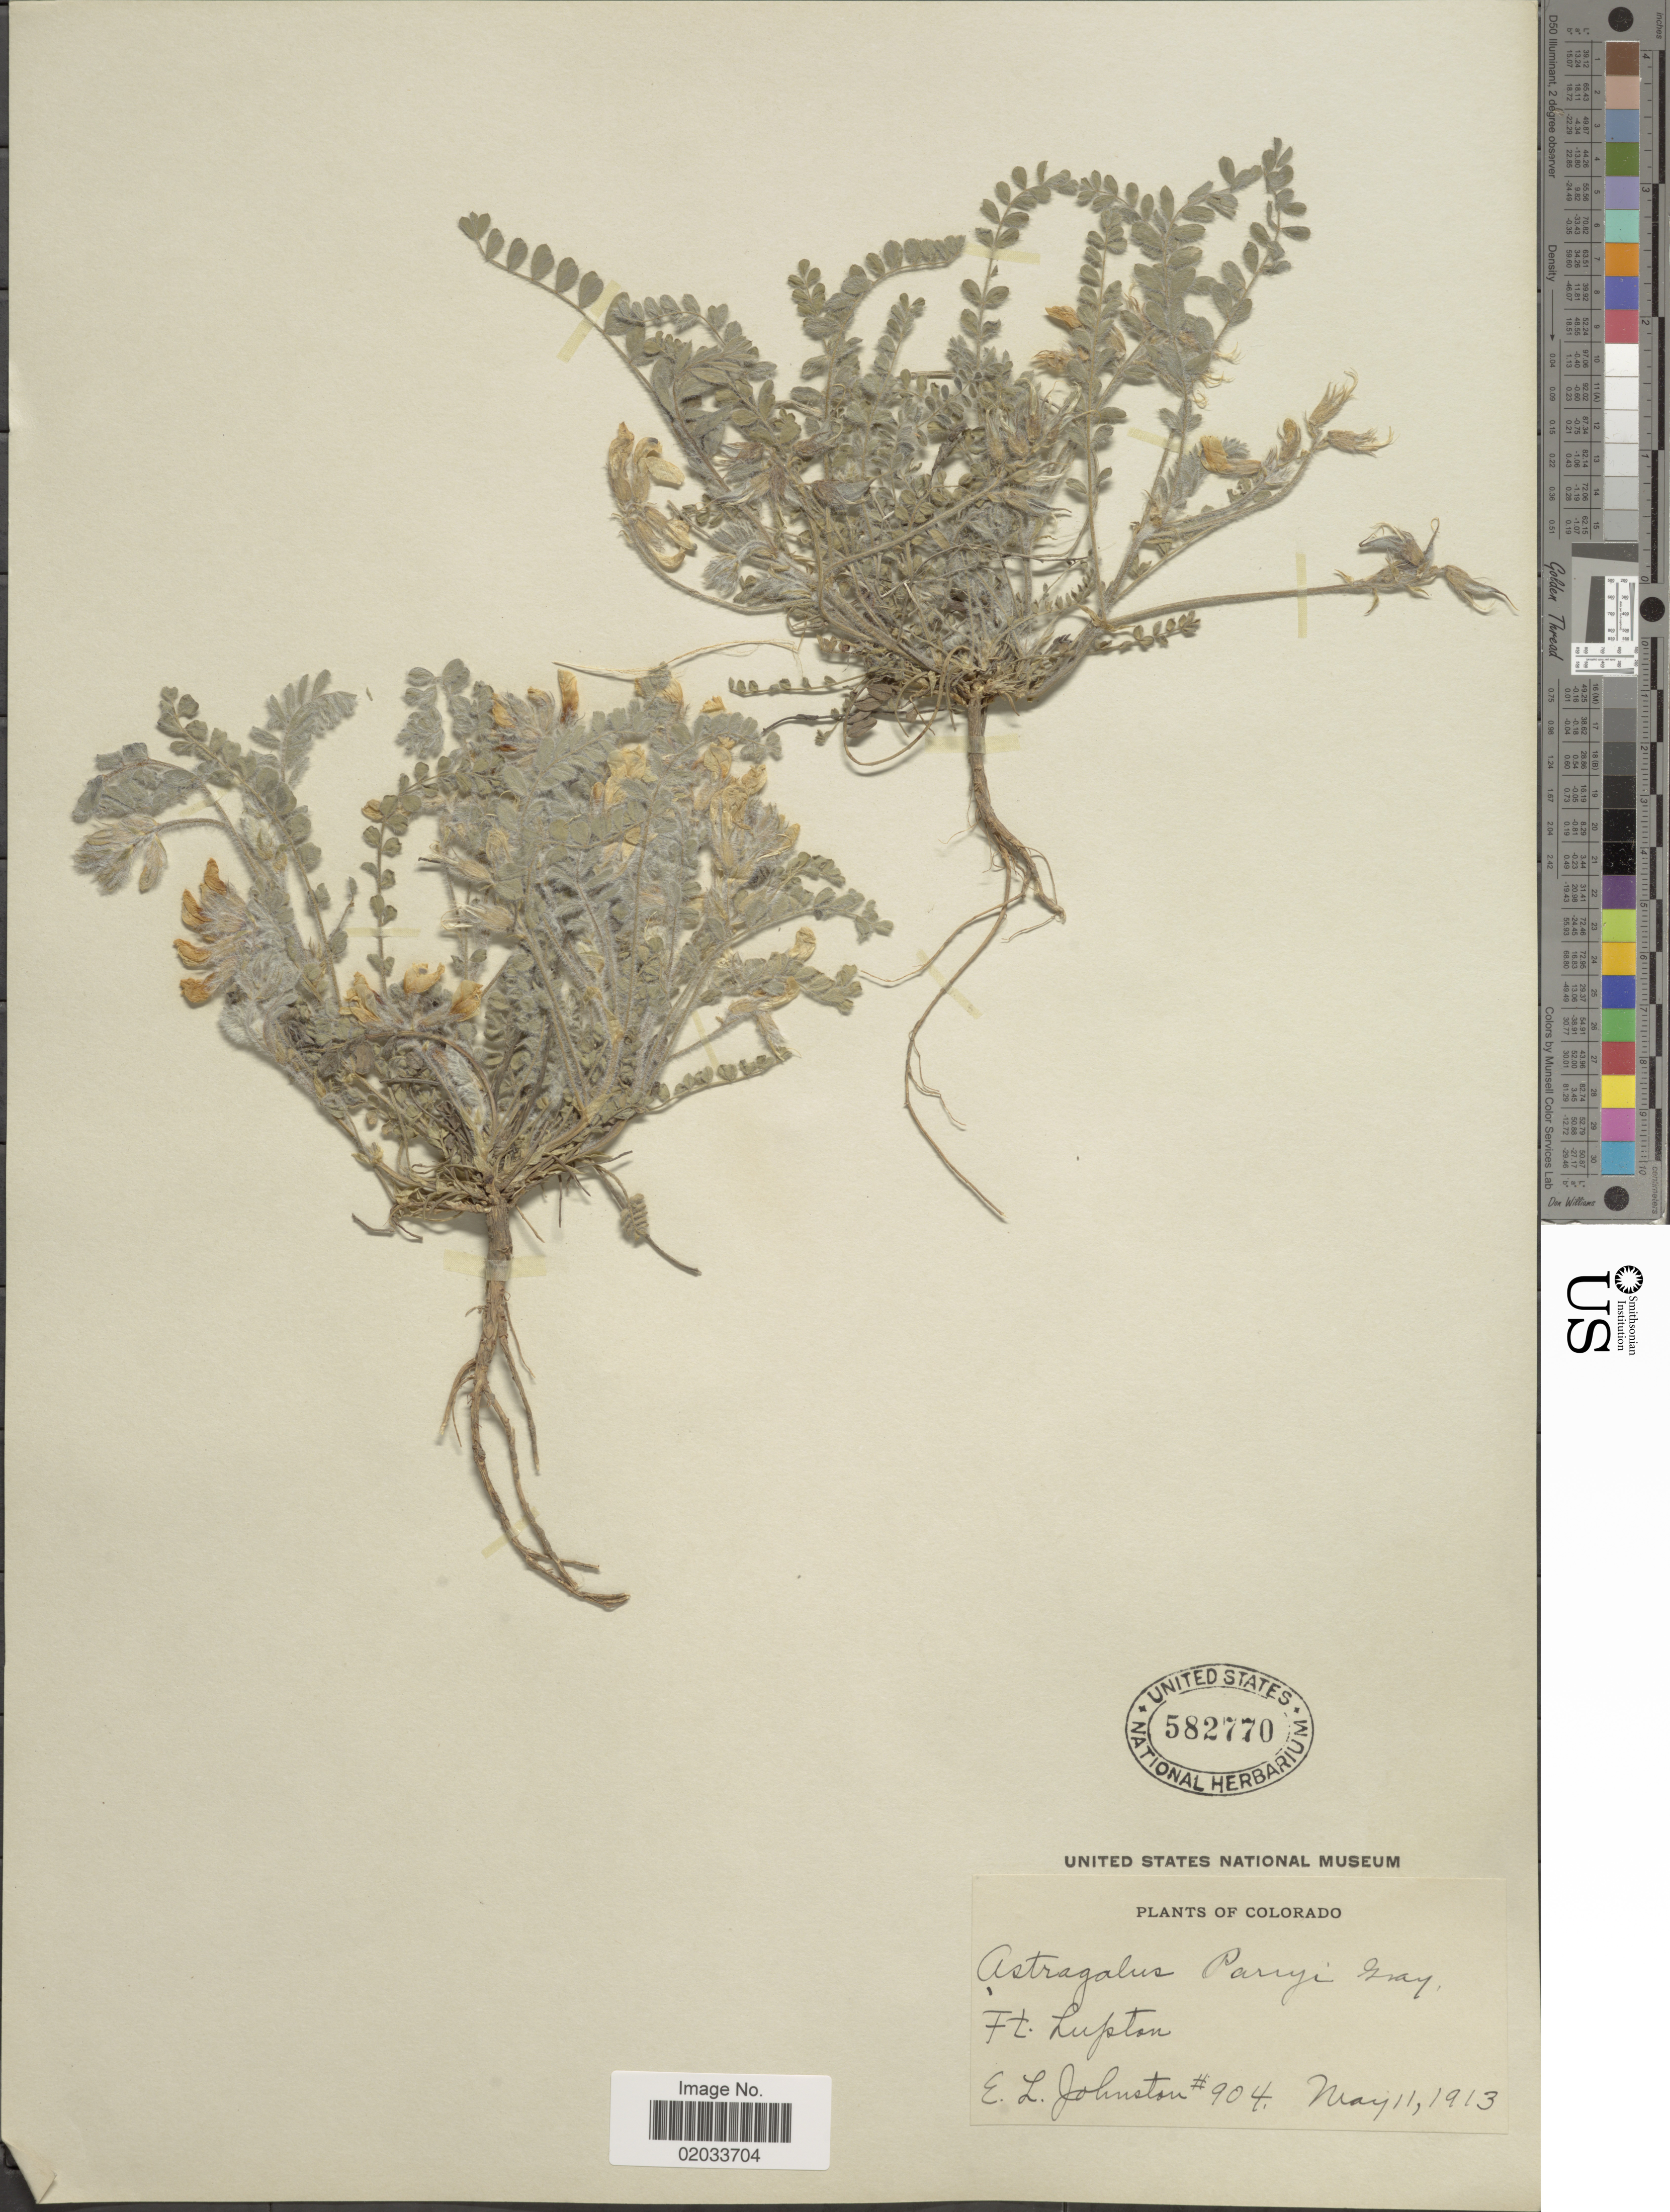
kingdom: Plantae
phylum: Tracheophyta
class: Magnoliopsida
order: Fabales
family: Fabaceae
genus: Astragalus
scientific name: Astragalus parryi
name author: A. Gray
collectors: E. L. Johnston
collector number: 904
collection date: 1913-05-11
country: United States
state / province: Colorado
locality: Ft Lupton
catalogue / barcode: US 582770